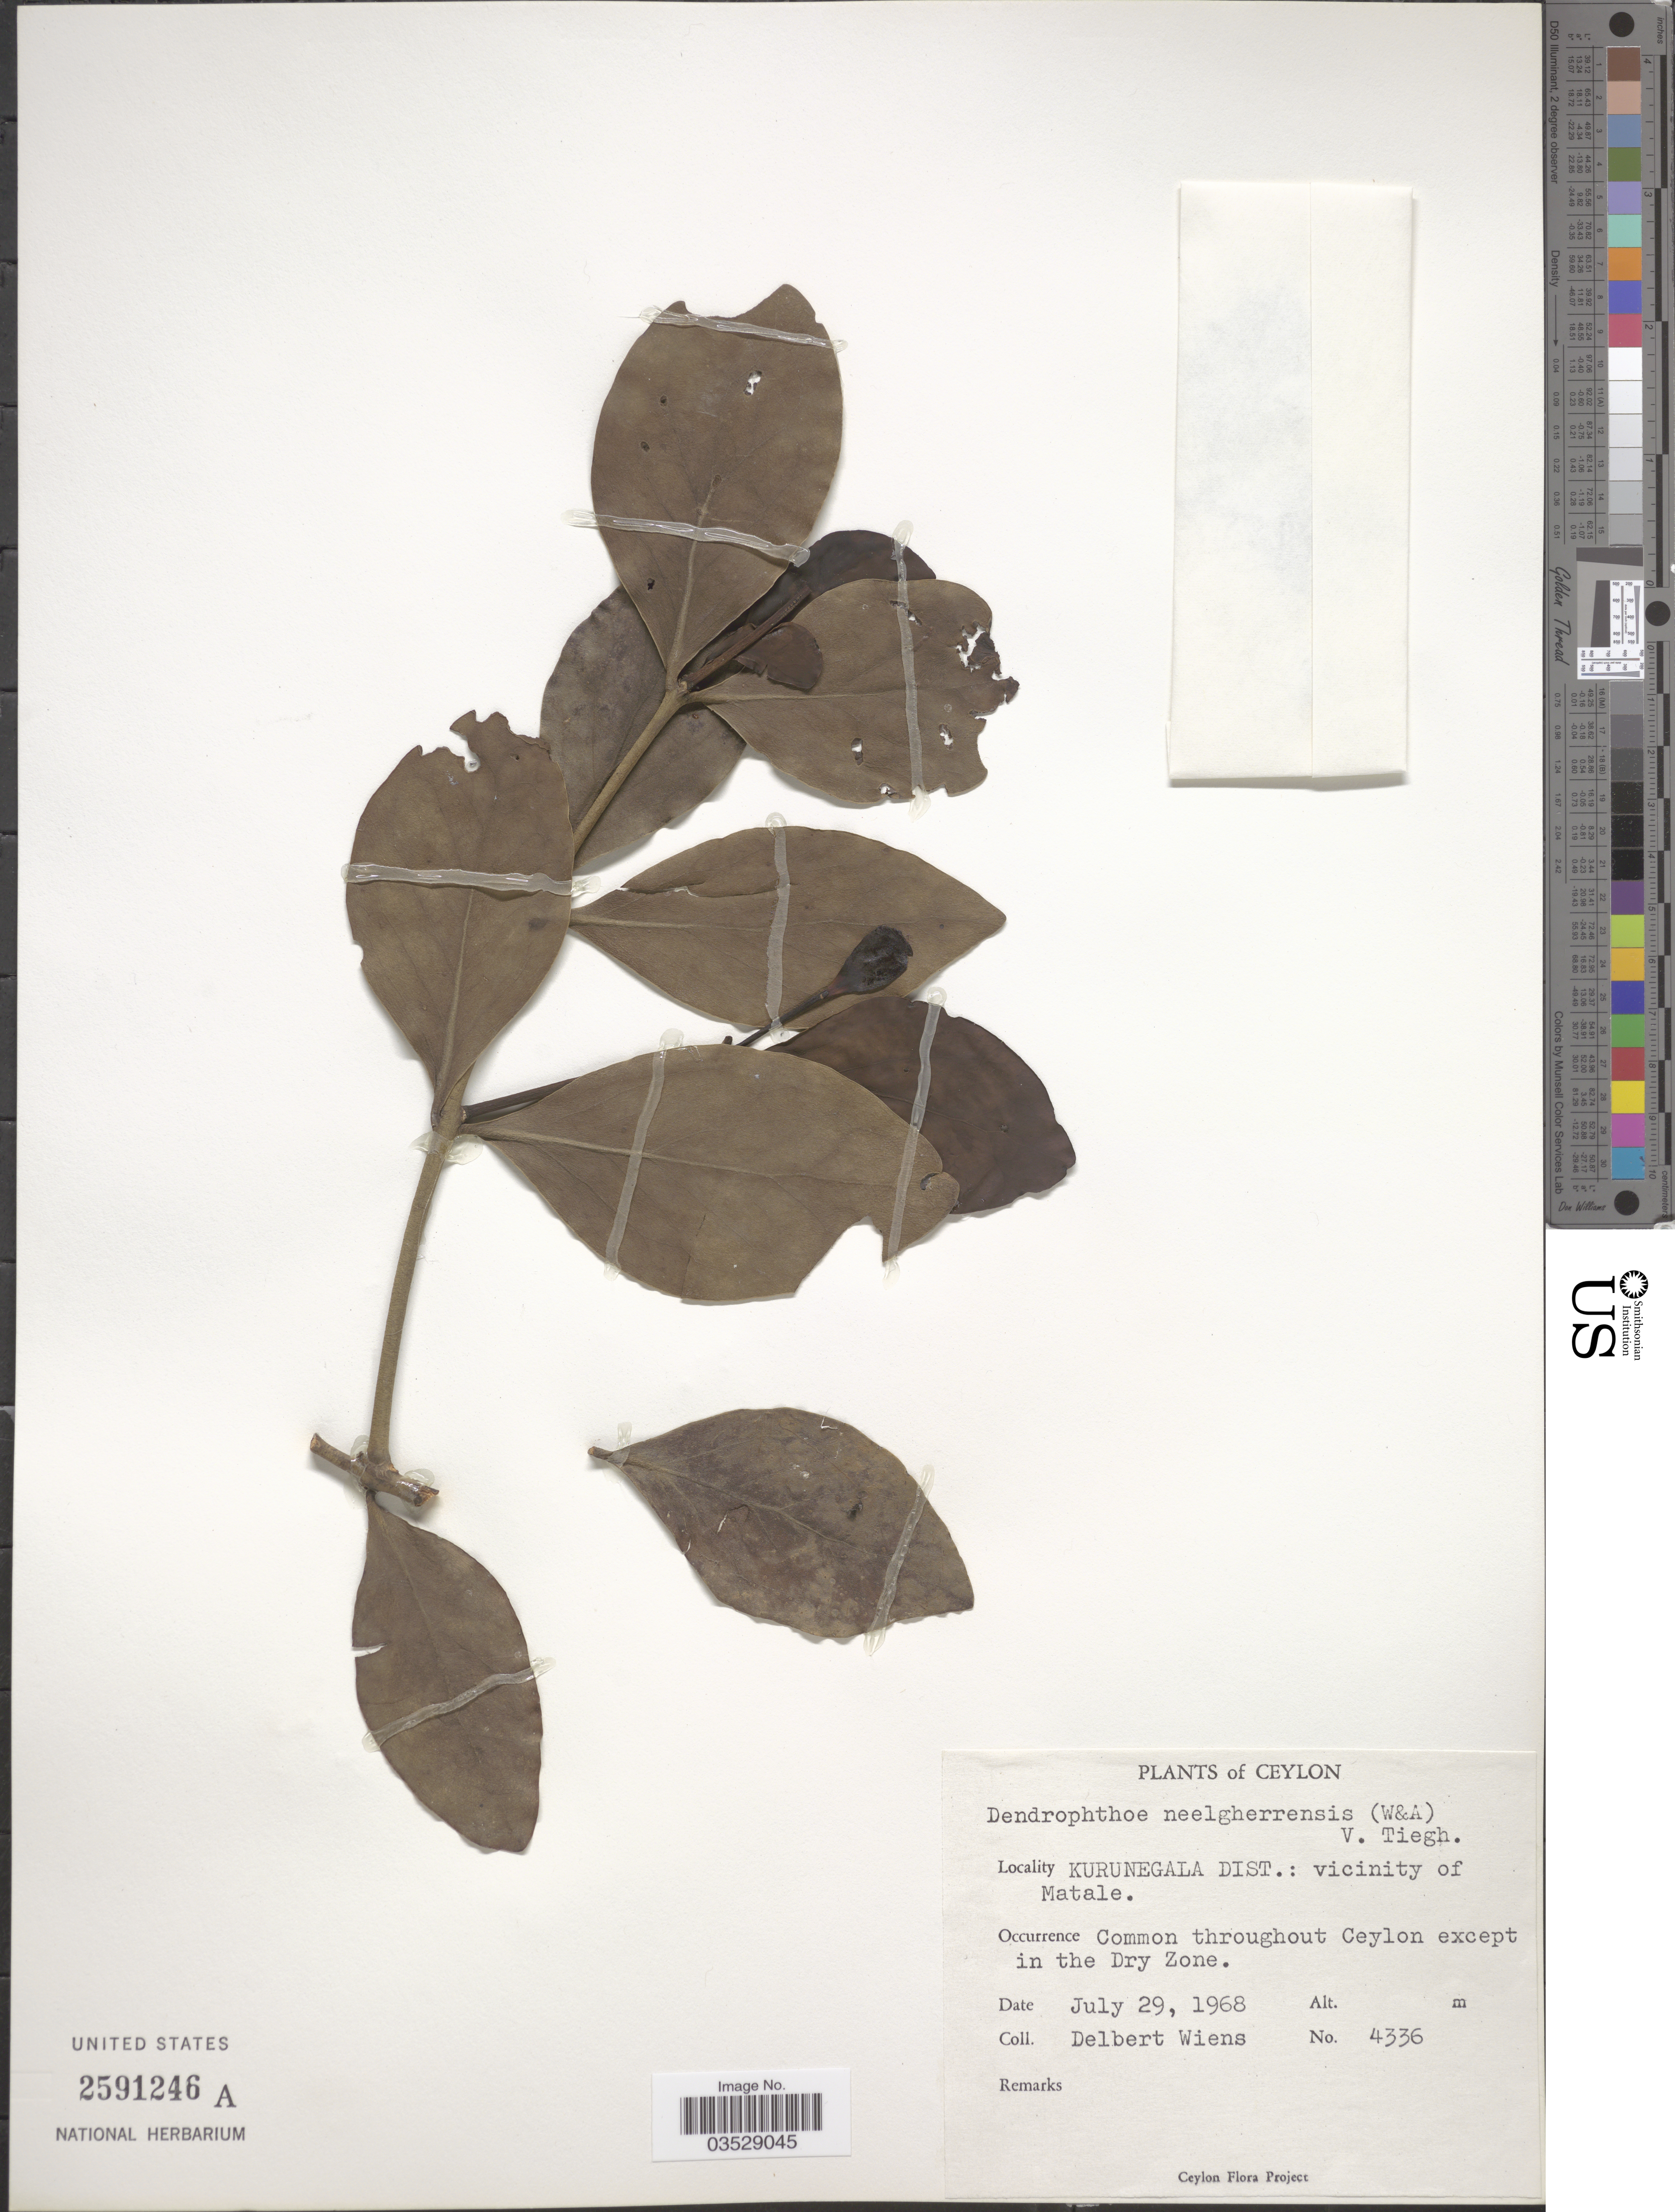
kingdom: Plantae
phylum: Tracheophyta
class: Magnoliopsida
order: Santalales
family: Loranthaceae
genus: Dendrophthoe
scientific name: Dendrophthoe trigona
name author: (Wight & Arn.) Danser ex Santapau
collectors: D. Wiens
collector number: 4336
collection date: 1968-07-29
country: Sri Lanka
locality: Ceylon. Kurunegala Dist.: vicinity of Matale. Common throughout Ceylon except in the Dry Zone.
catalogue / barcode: US 2591246A